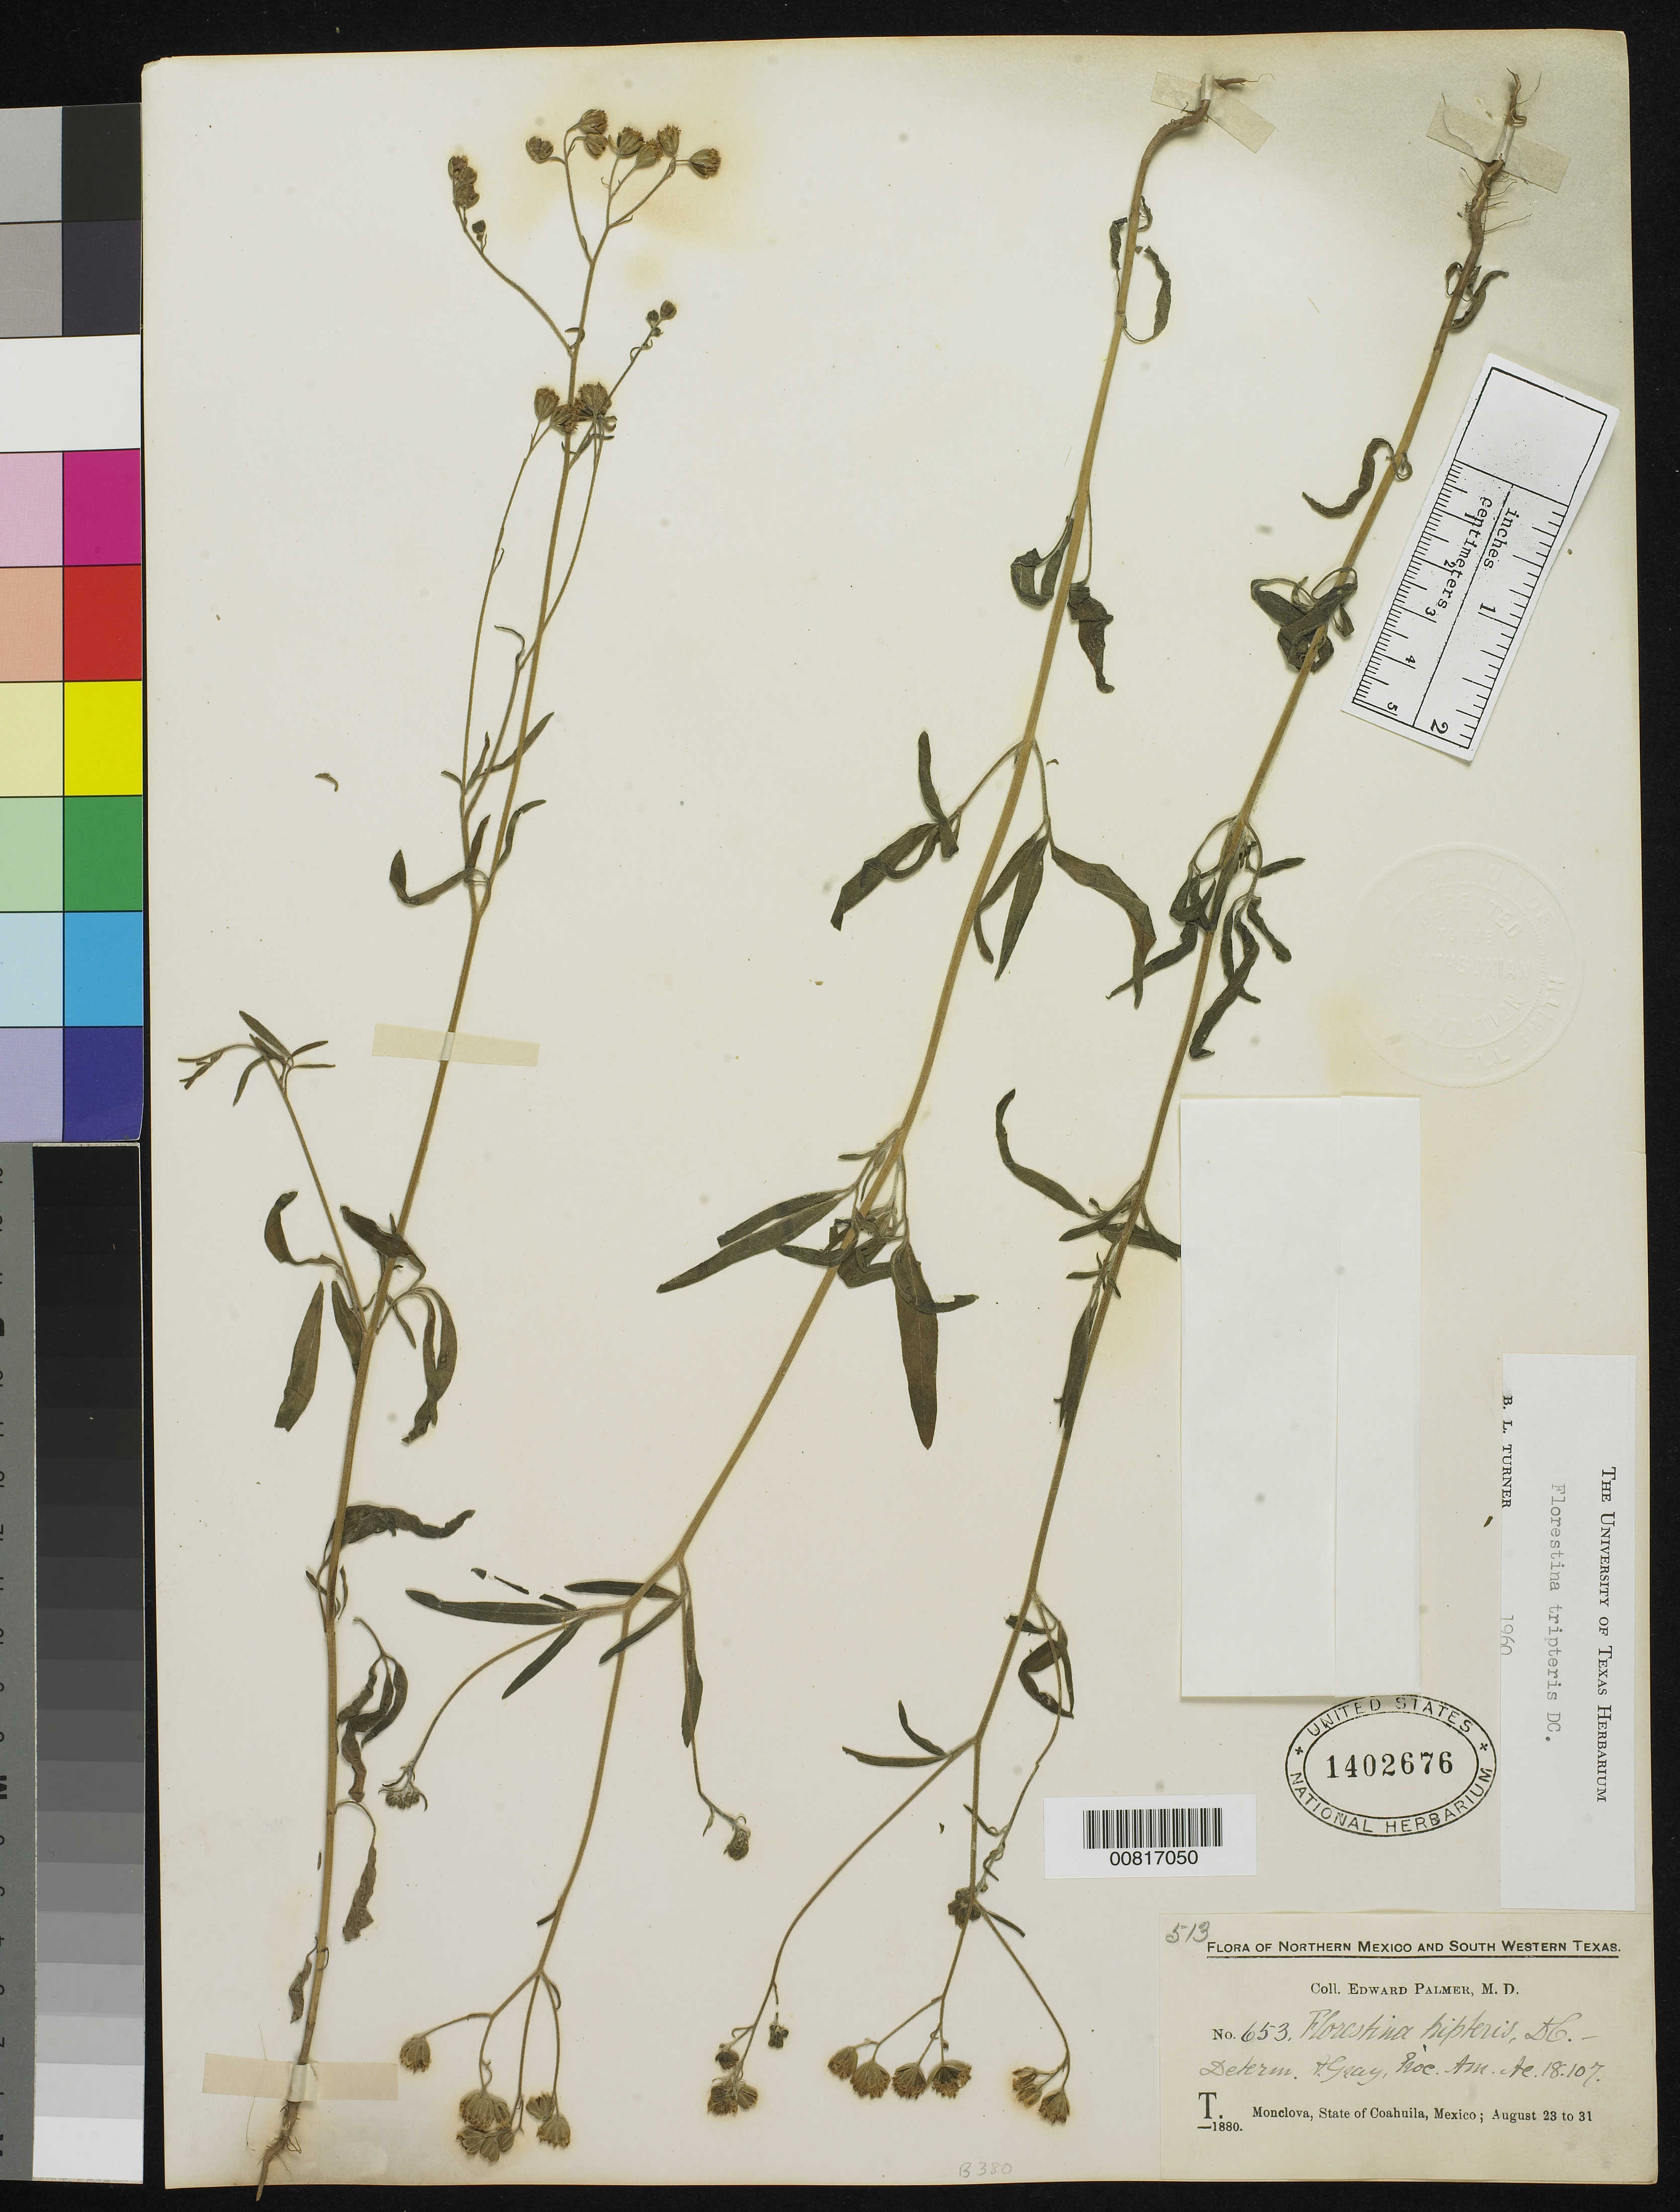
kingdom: Plantae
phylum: Tracheophyta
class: Magnoliopsida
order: Asterales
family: Asteraceae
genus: Florestina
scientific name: Florestina tripteris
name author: DC.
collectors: E. Palmer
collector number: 653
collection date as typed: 23 Aug 1880 to 31 Aug 1880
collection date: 1880-08-23/1880-08-31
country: Mexico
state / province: Coahuila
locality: T. Monclova, Coahuila.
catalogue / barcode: US 1402676